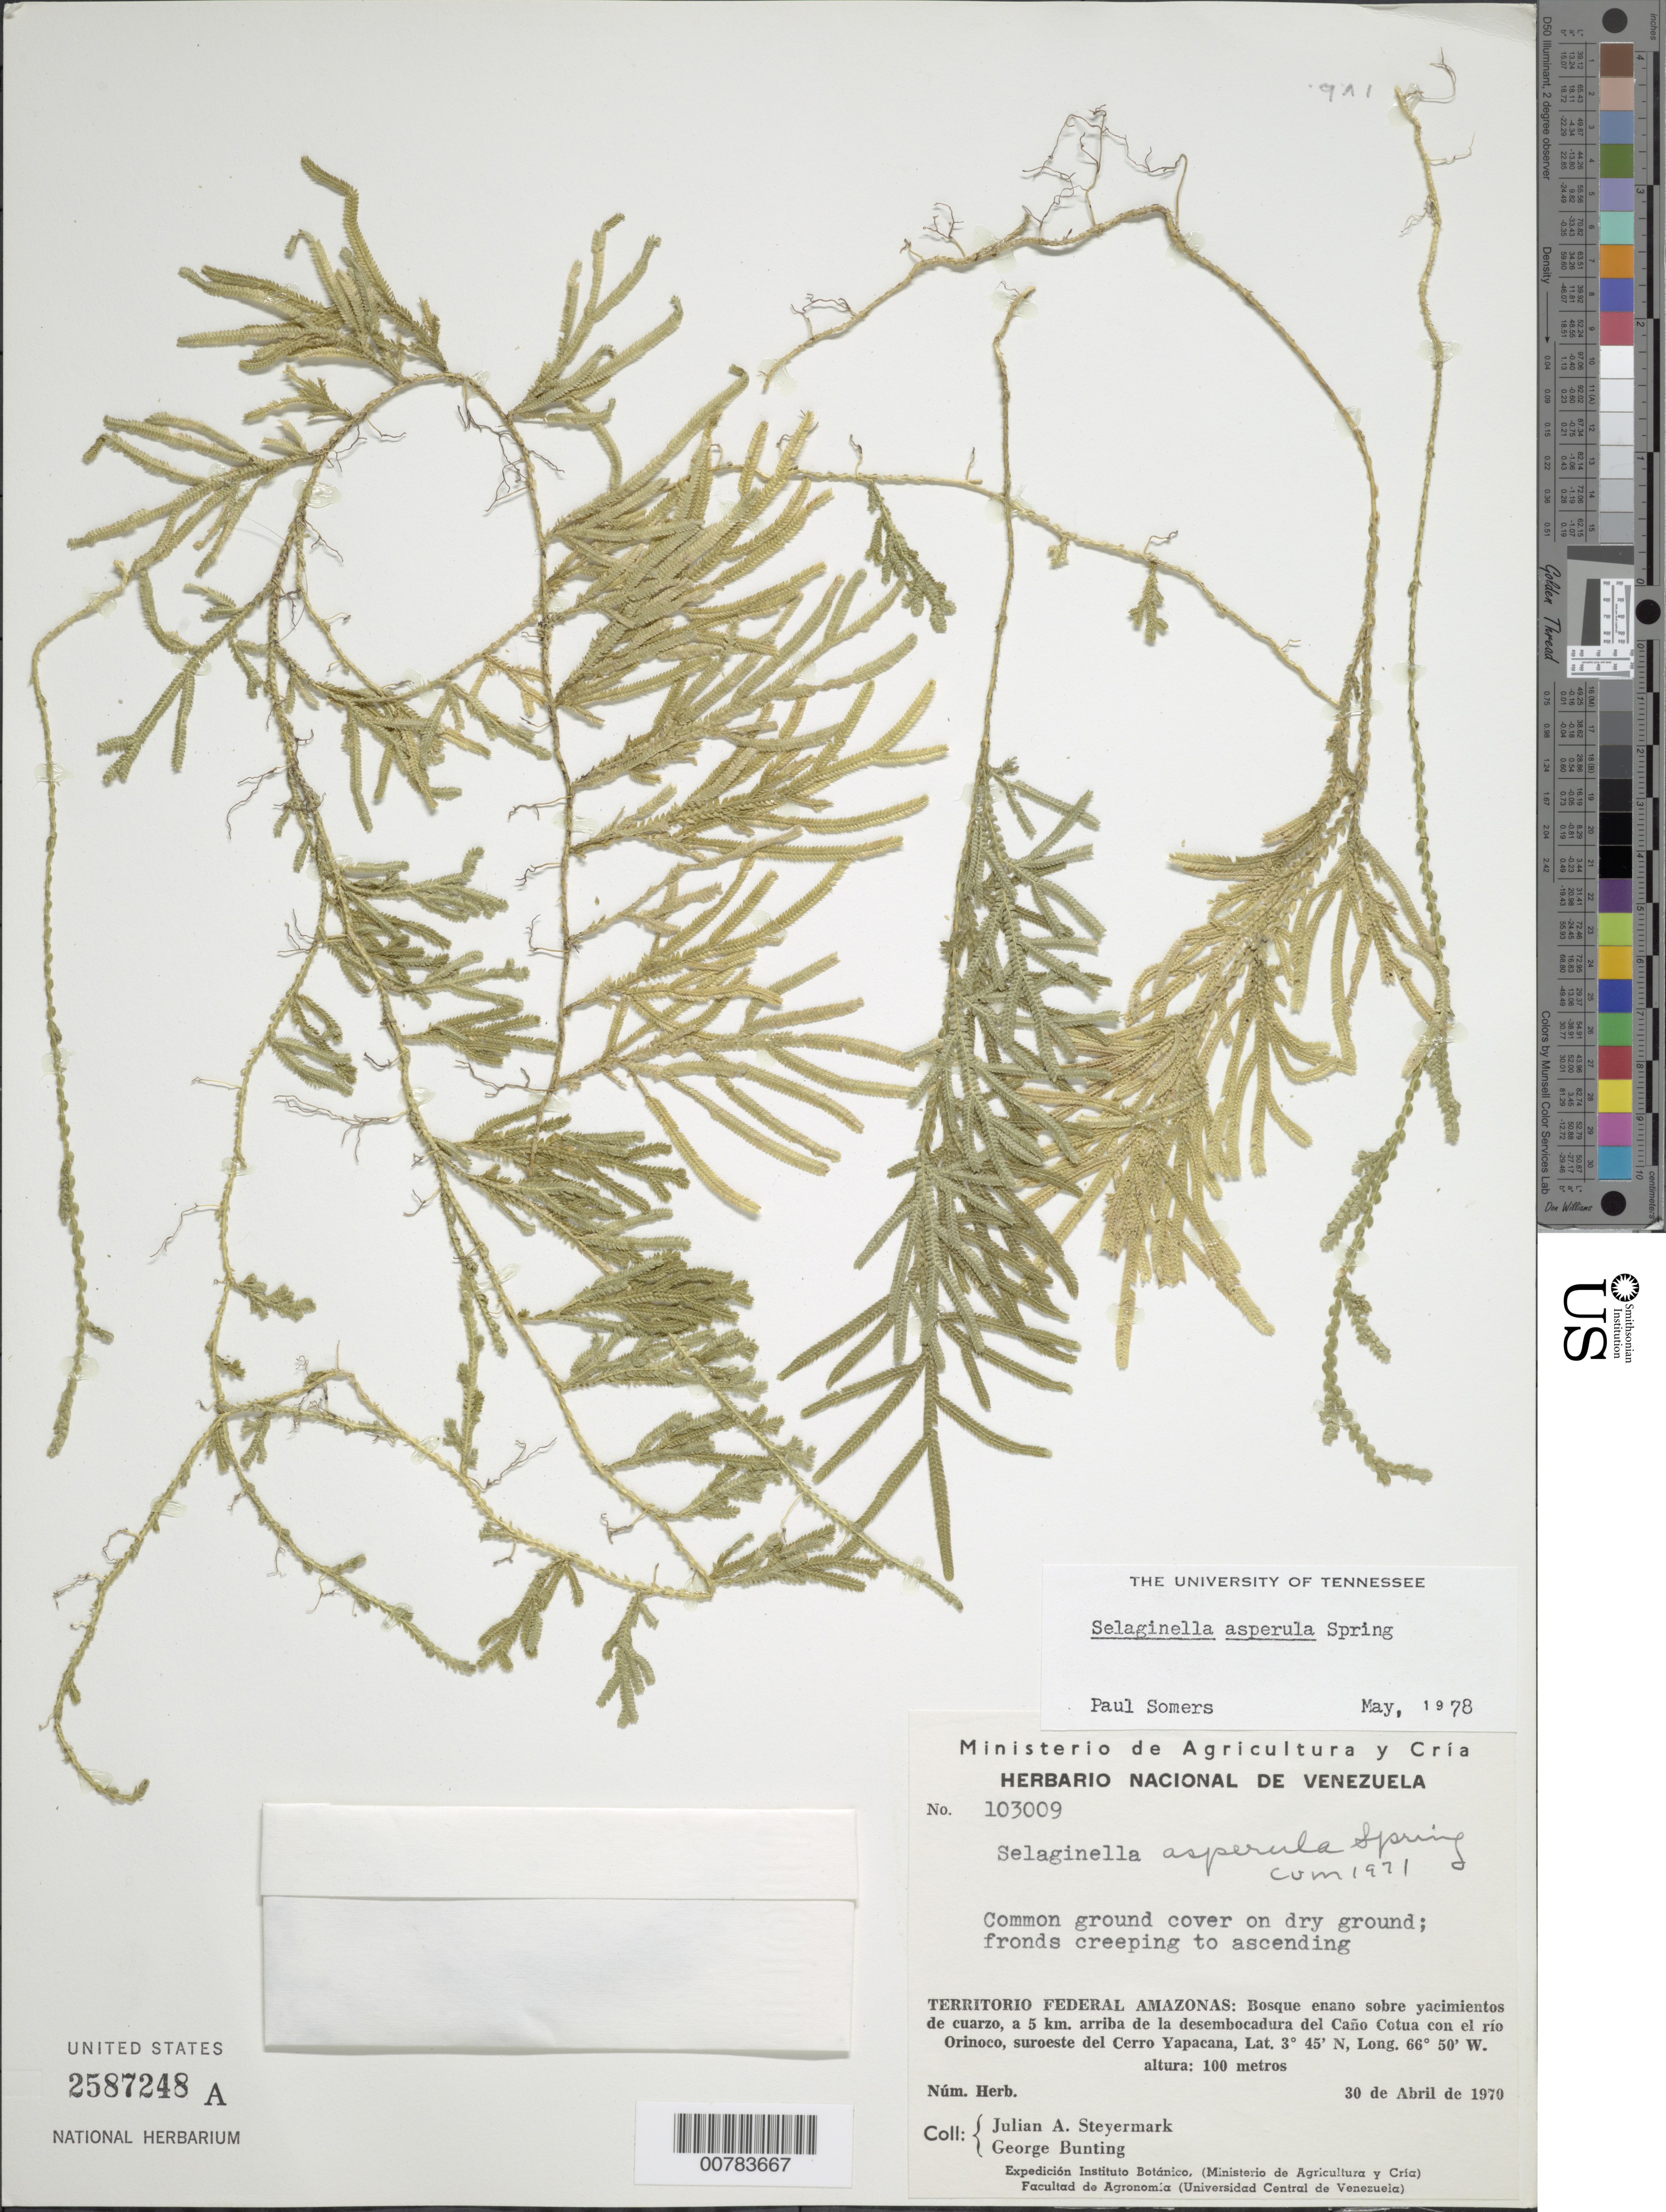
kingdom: Plantae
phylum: Tracheophyta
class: Lycopodiopsida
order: Selaginellales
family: Selaginellaceae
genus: Selaginella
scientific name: Selaginella asperula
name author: Spring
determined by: Somers, P., (TENN), University of Tennessee Knoxville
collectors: J. Steyermark & G. S. Bunting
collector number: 103009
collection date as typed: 30-Apr-70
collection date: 1970-04-30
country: Venezuela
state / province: Amazonas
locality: Cerro Yapacána, SW of; a 5 km arriba de la desembocadura del Caño Cotua con el río Orinoco, suroeste del Cerro Yapacána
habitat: Dry ground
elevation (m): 100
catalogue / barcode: US 2578248A